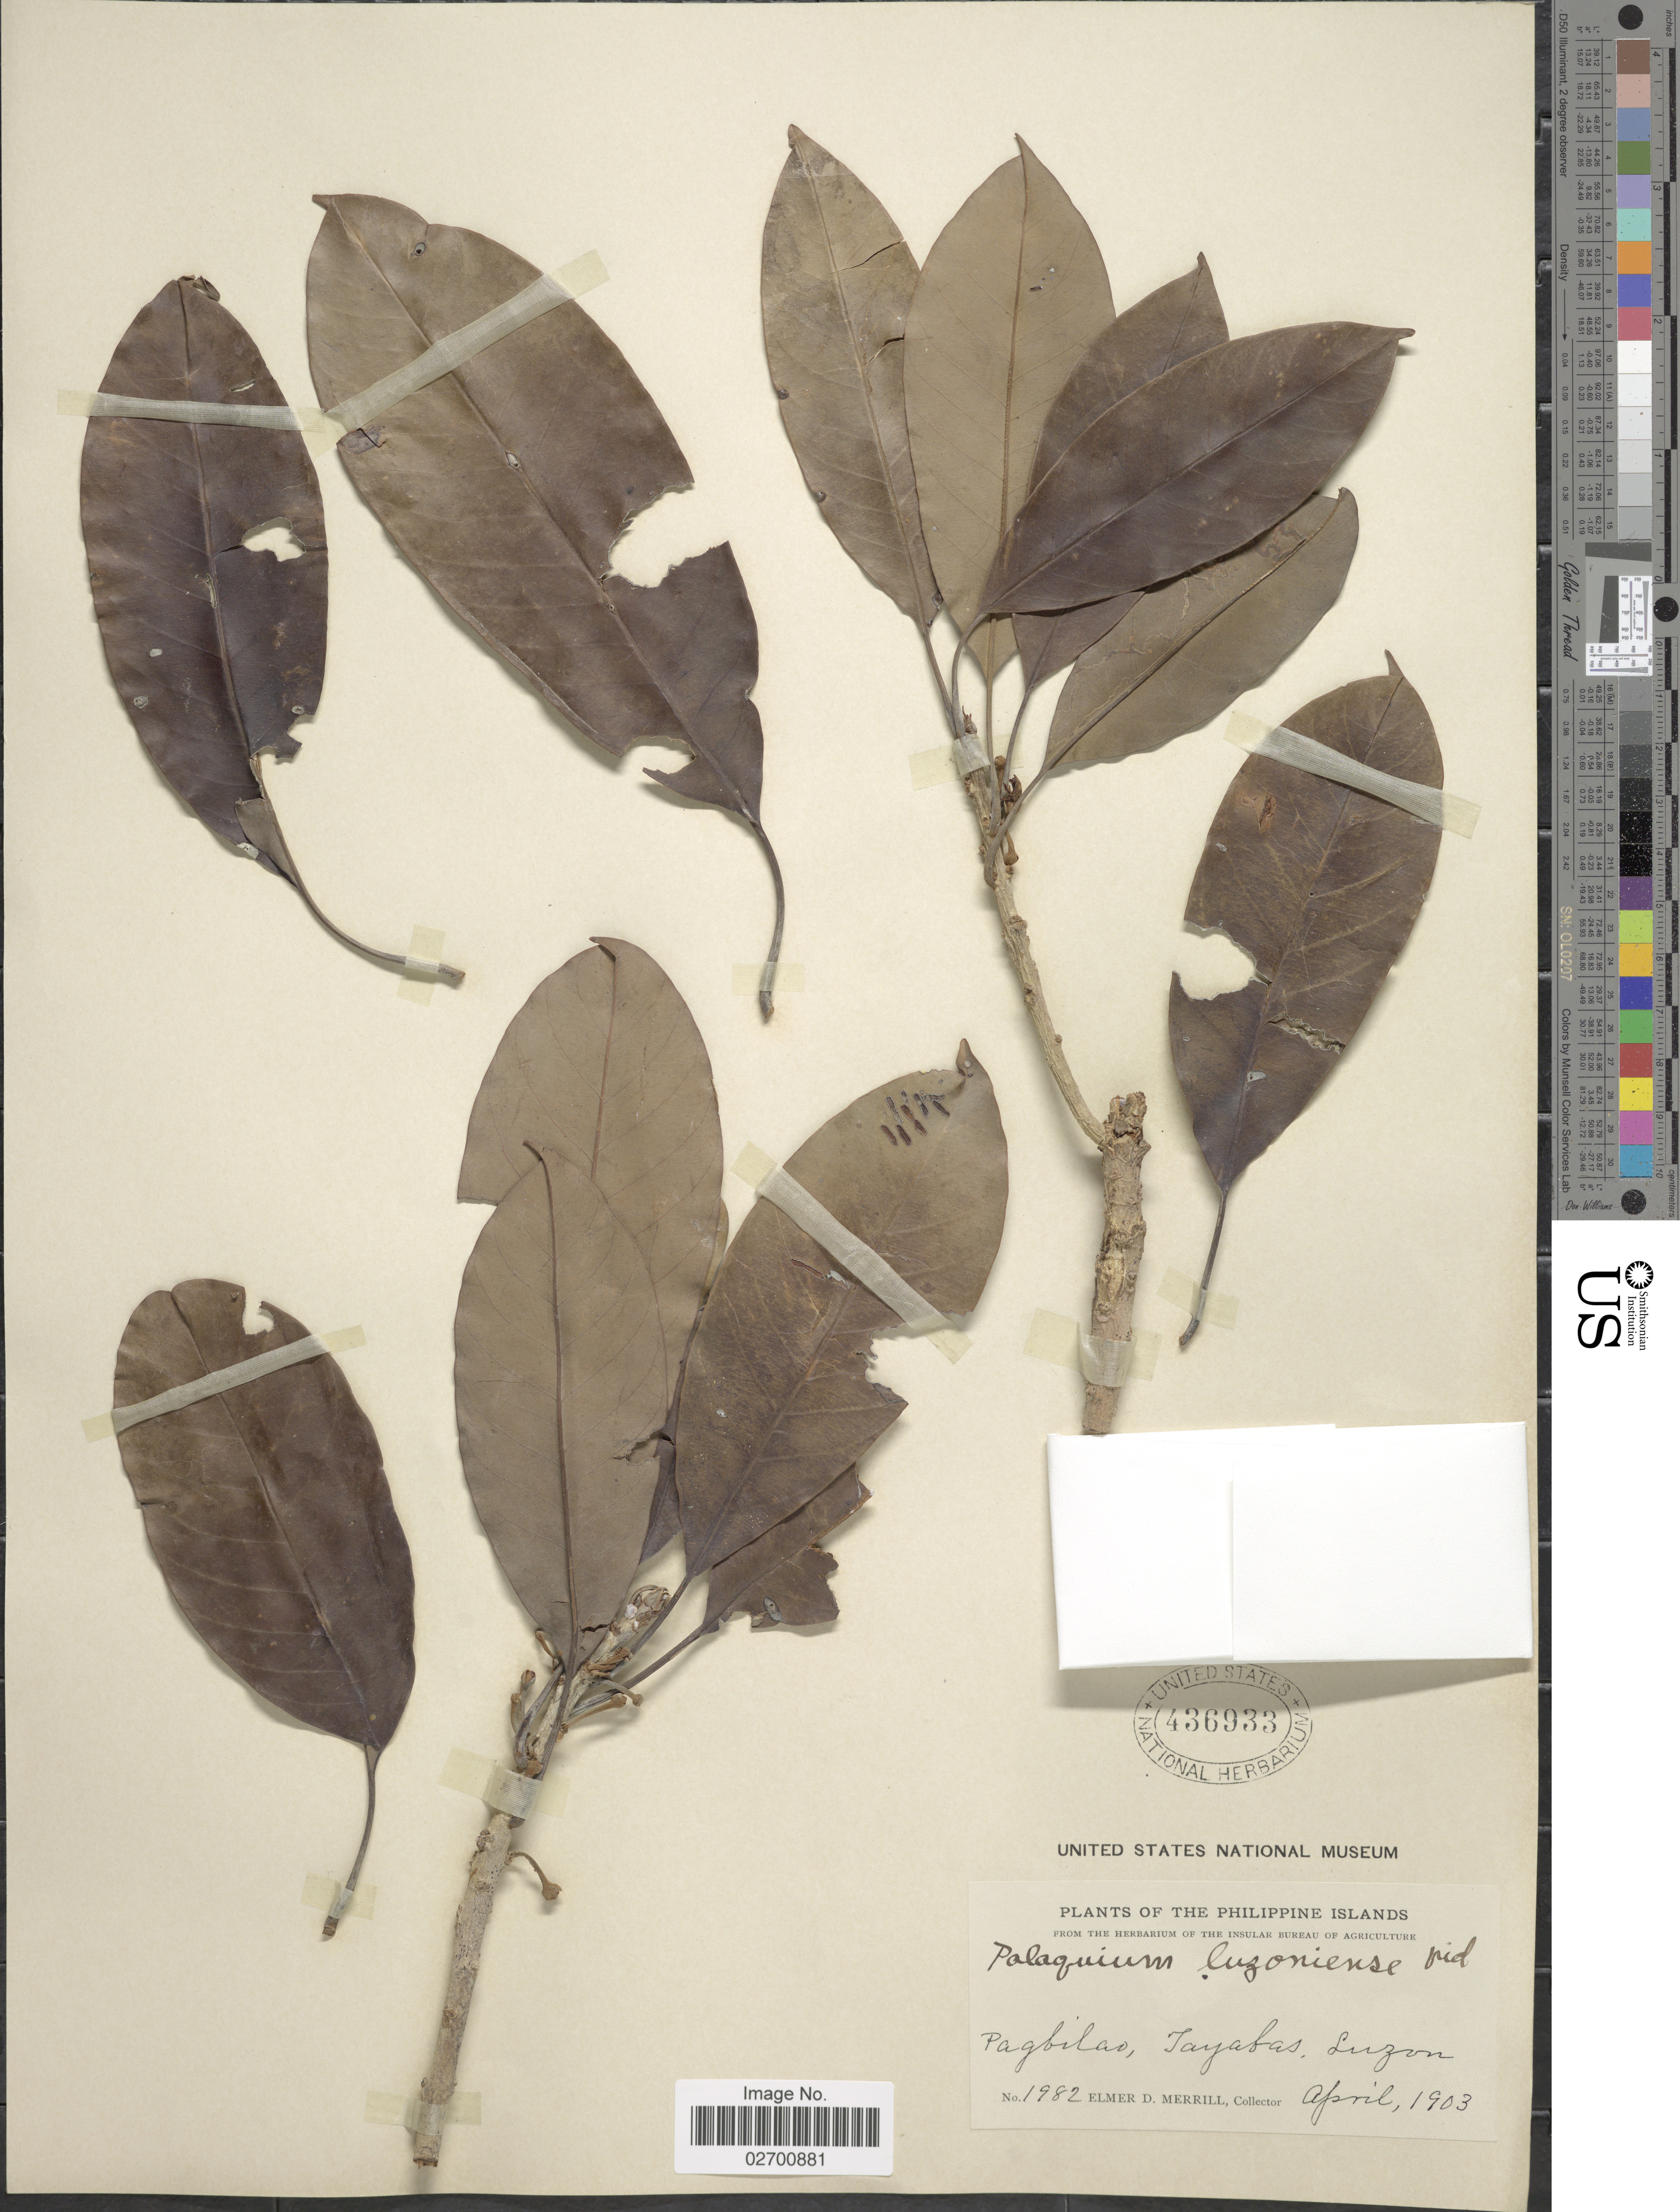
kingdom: Plantae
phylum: Tracheophyta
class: Magnoliopsida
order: Ericales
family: Sapotaceae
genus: Palaquium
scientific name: Palaquium luzoniense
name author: (Fern.-Vill.) S. Vidal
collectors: E. D. Merrill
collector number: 1982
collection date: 1903-04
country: Philippines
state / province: Calabarzon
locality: Pagbilao, Tayabas, Luzon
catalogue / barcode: US 436933